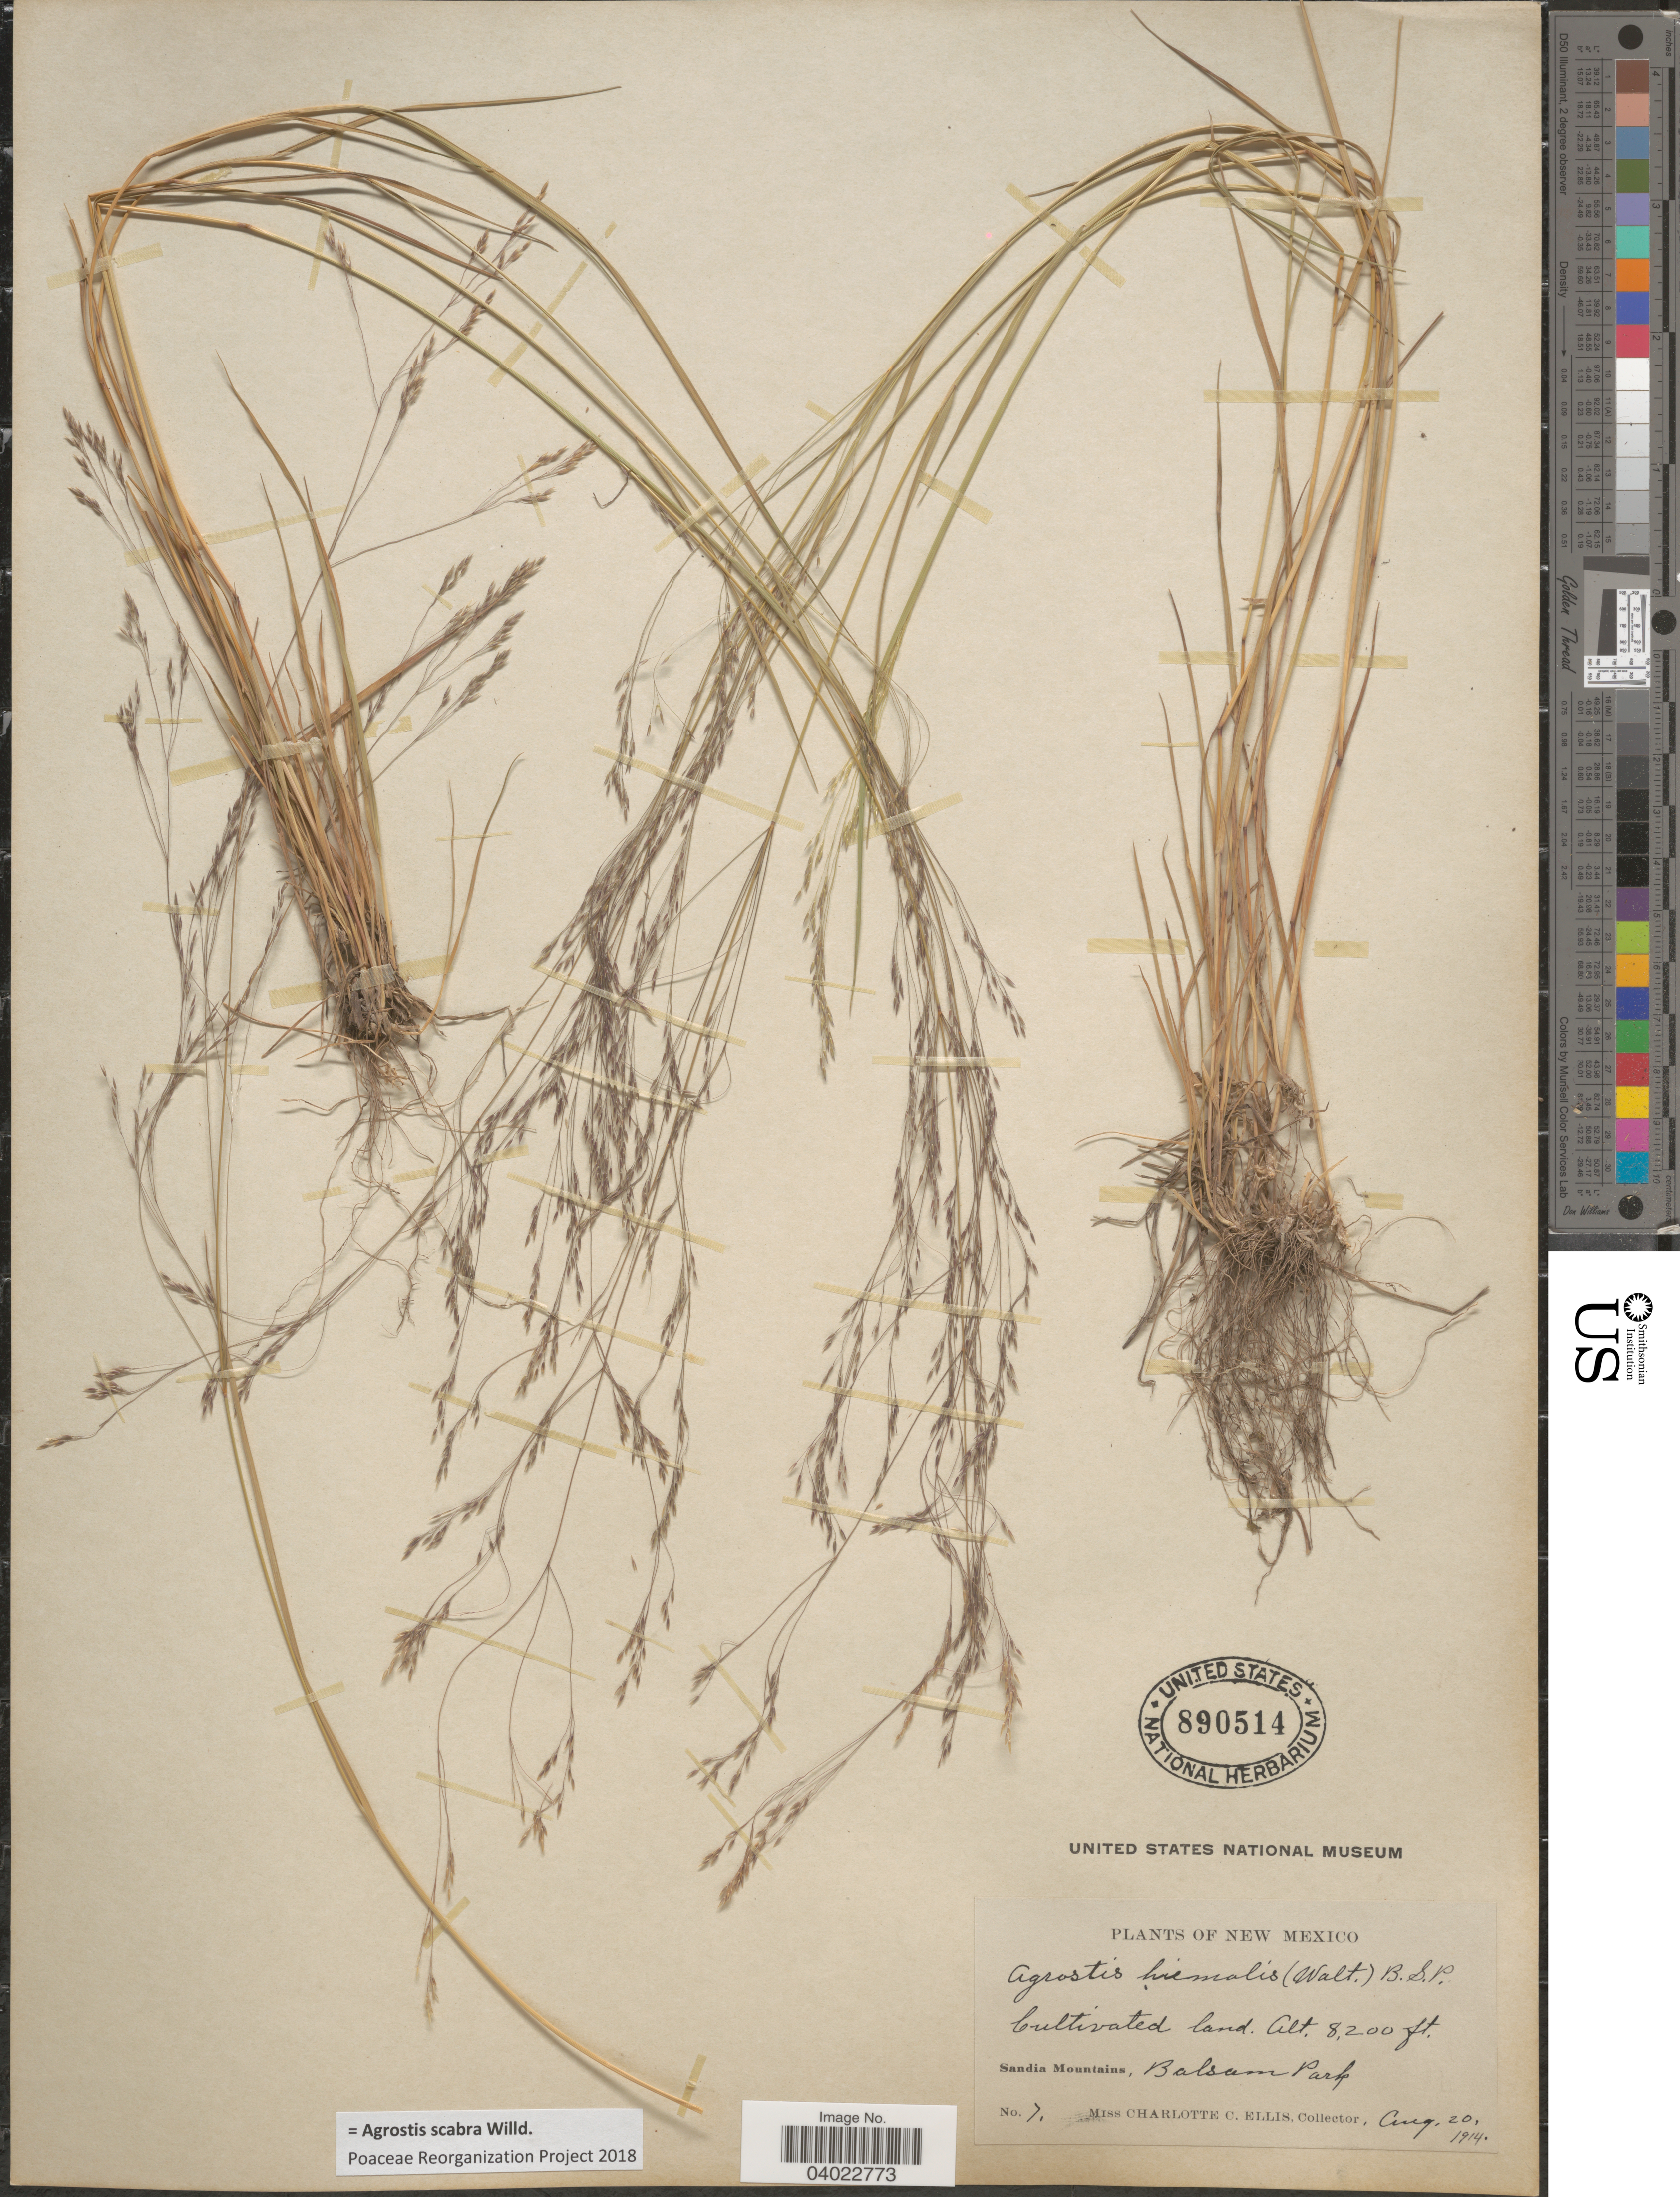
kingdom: Plantae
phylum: Tracheophyta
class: Liliopsida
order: Poales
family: Poaceae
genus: Agrostis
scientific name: Agrostis scabra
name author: Willd.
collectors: C. C. Ellis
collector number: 7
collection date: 1914-08-20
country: United States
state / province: New Mexico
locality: Cultivated land. Sandia Mountains, Balsam Park.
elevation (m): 2499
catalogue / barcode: US 890514